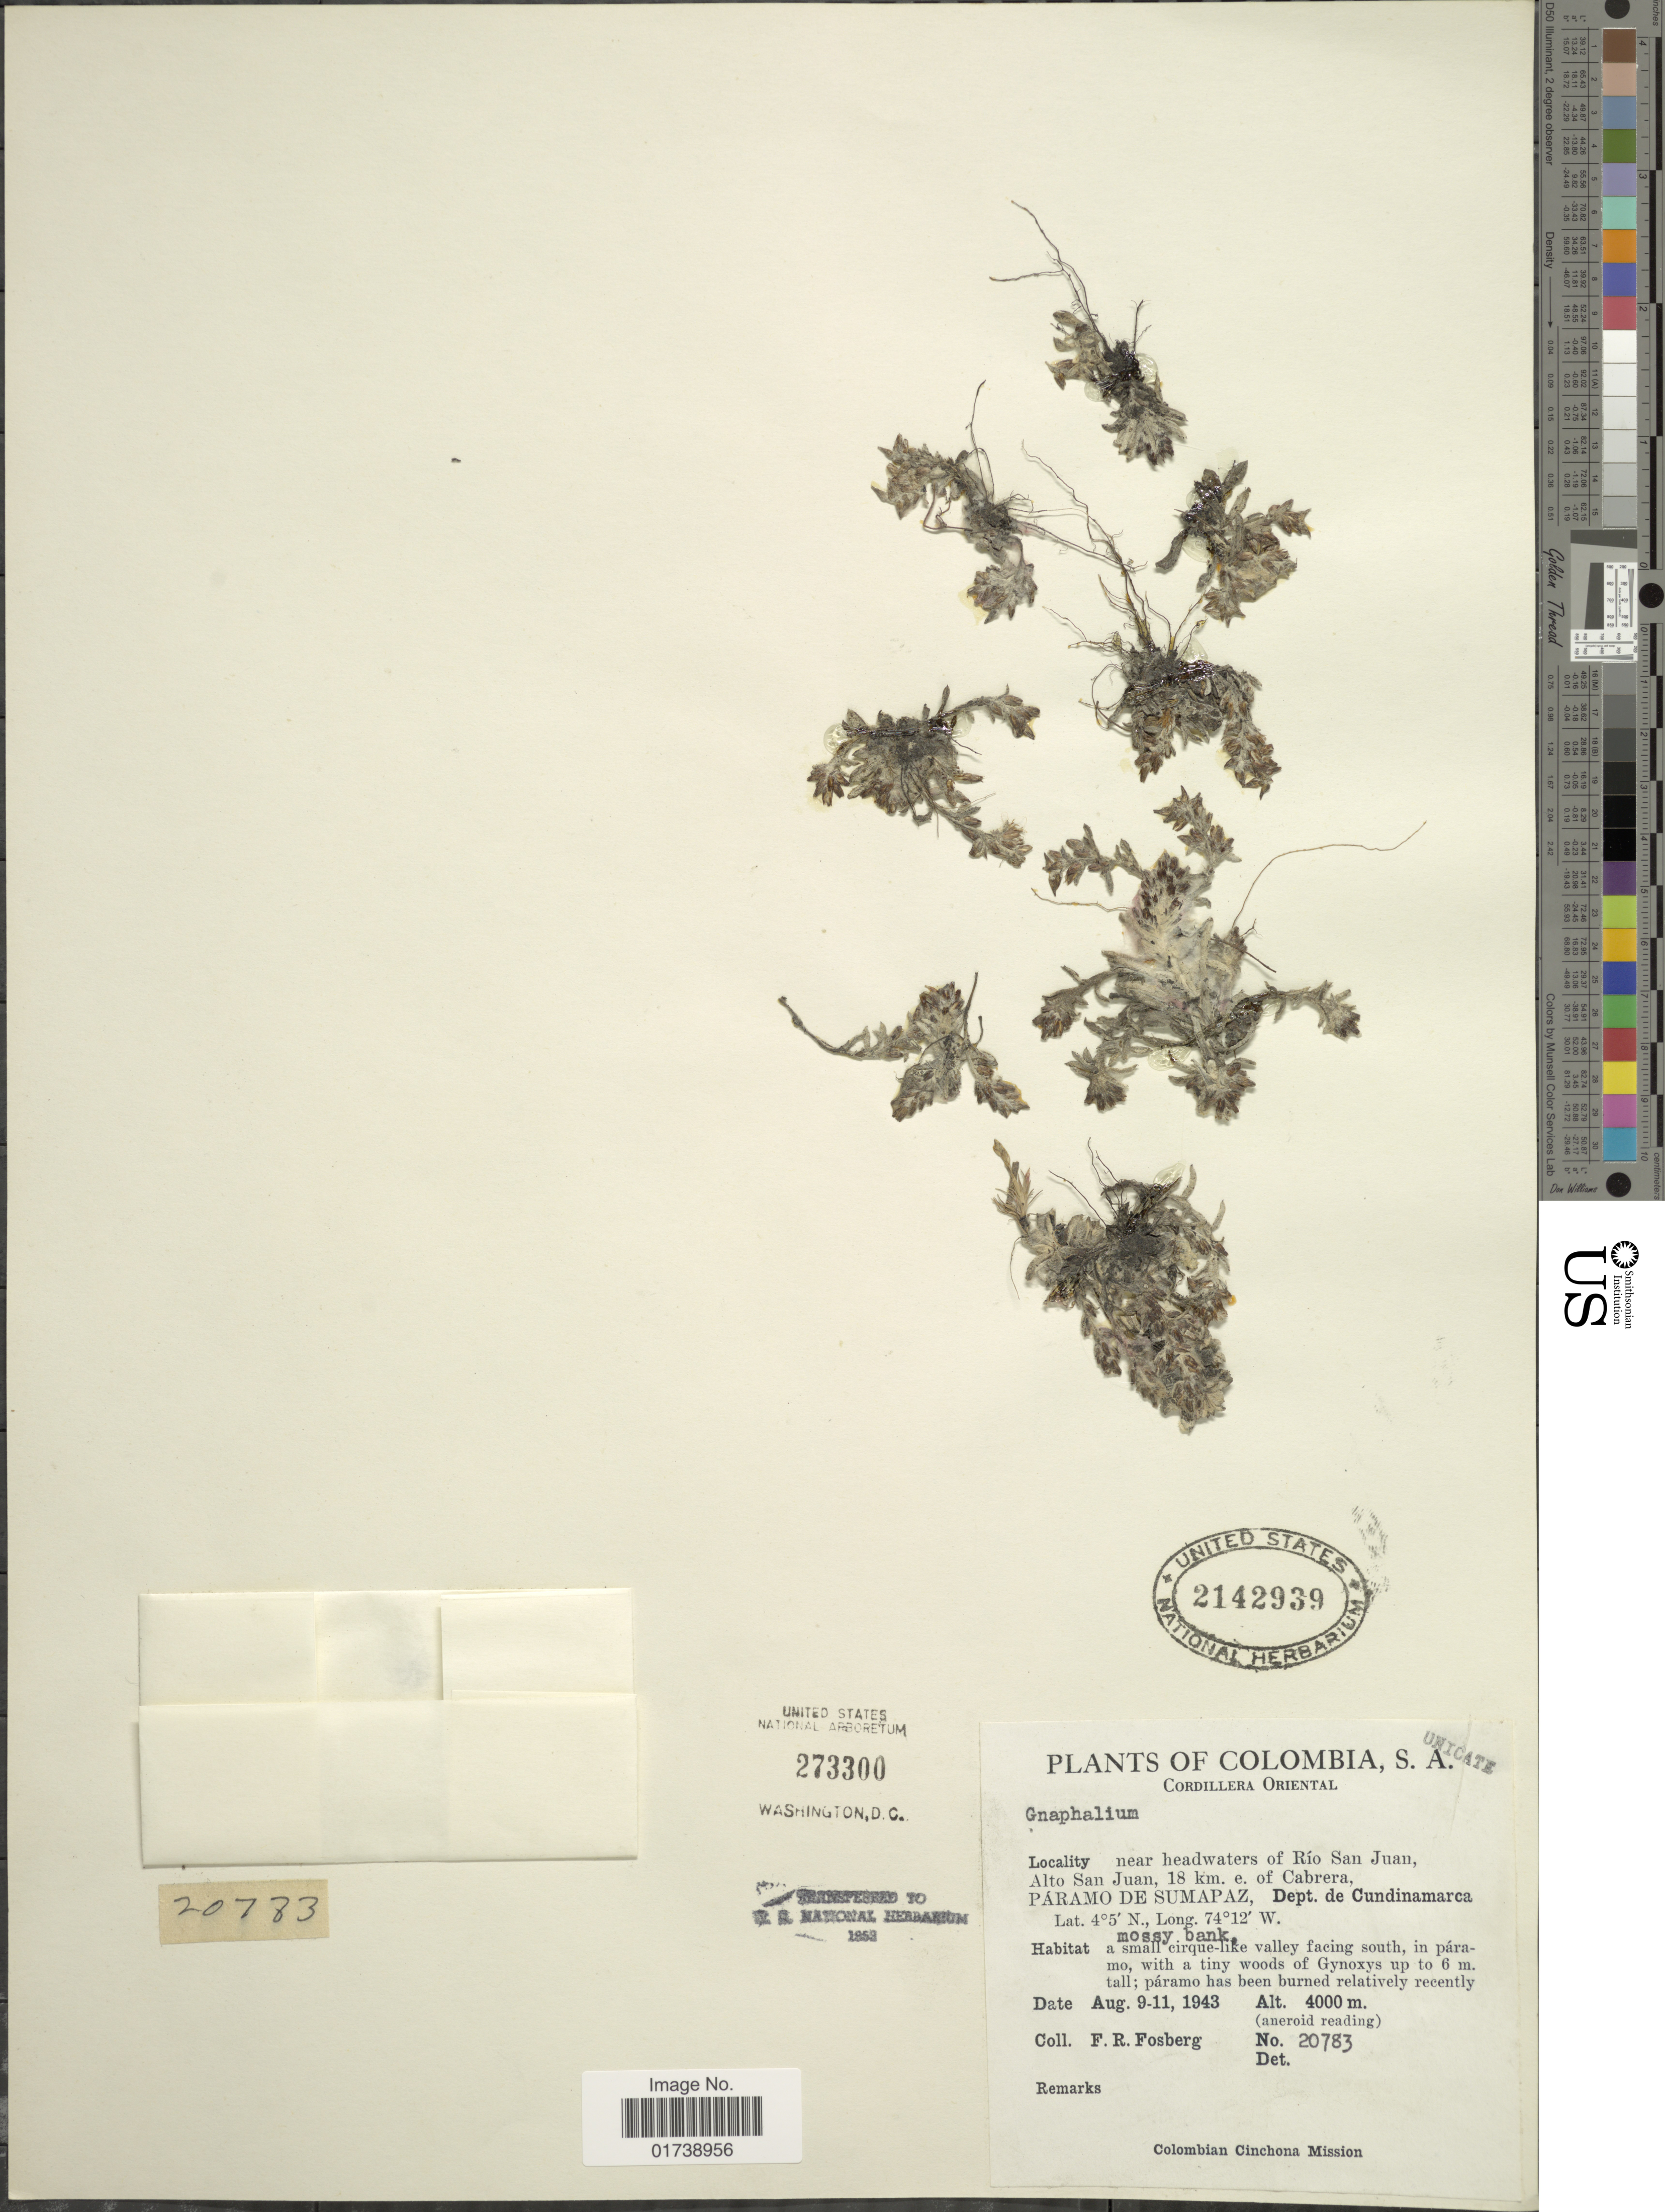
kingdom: Plantae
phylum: Tracheophyta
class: Magnoliopsida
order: Asterales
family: Asteraceae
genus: Gamochaeta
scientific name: Gamochaeta sp.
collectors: F. R. Fosberg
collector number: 20783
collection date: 1943-08-09/1943-08-11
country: Colombia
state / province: Cundinamarca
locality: Cordillera Oriental, Near headwaters Rio San Juan, Alto San Juan, 18 km. e. of Cabrera, Paramo de Sumapaz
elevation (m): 4000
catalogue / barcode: US 2142939